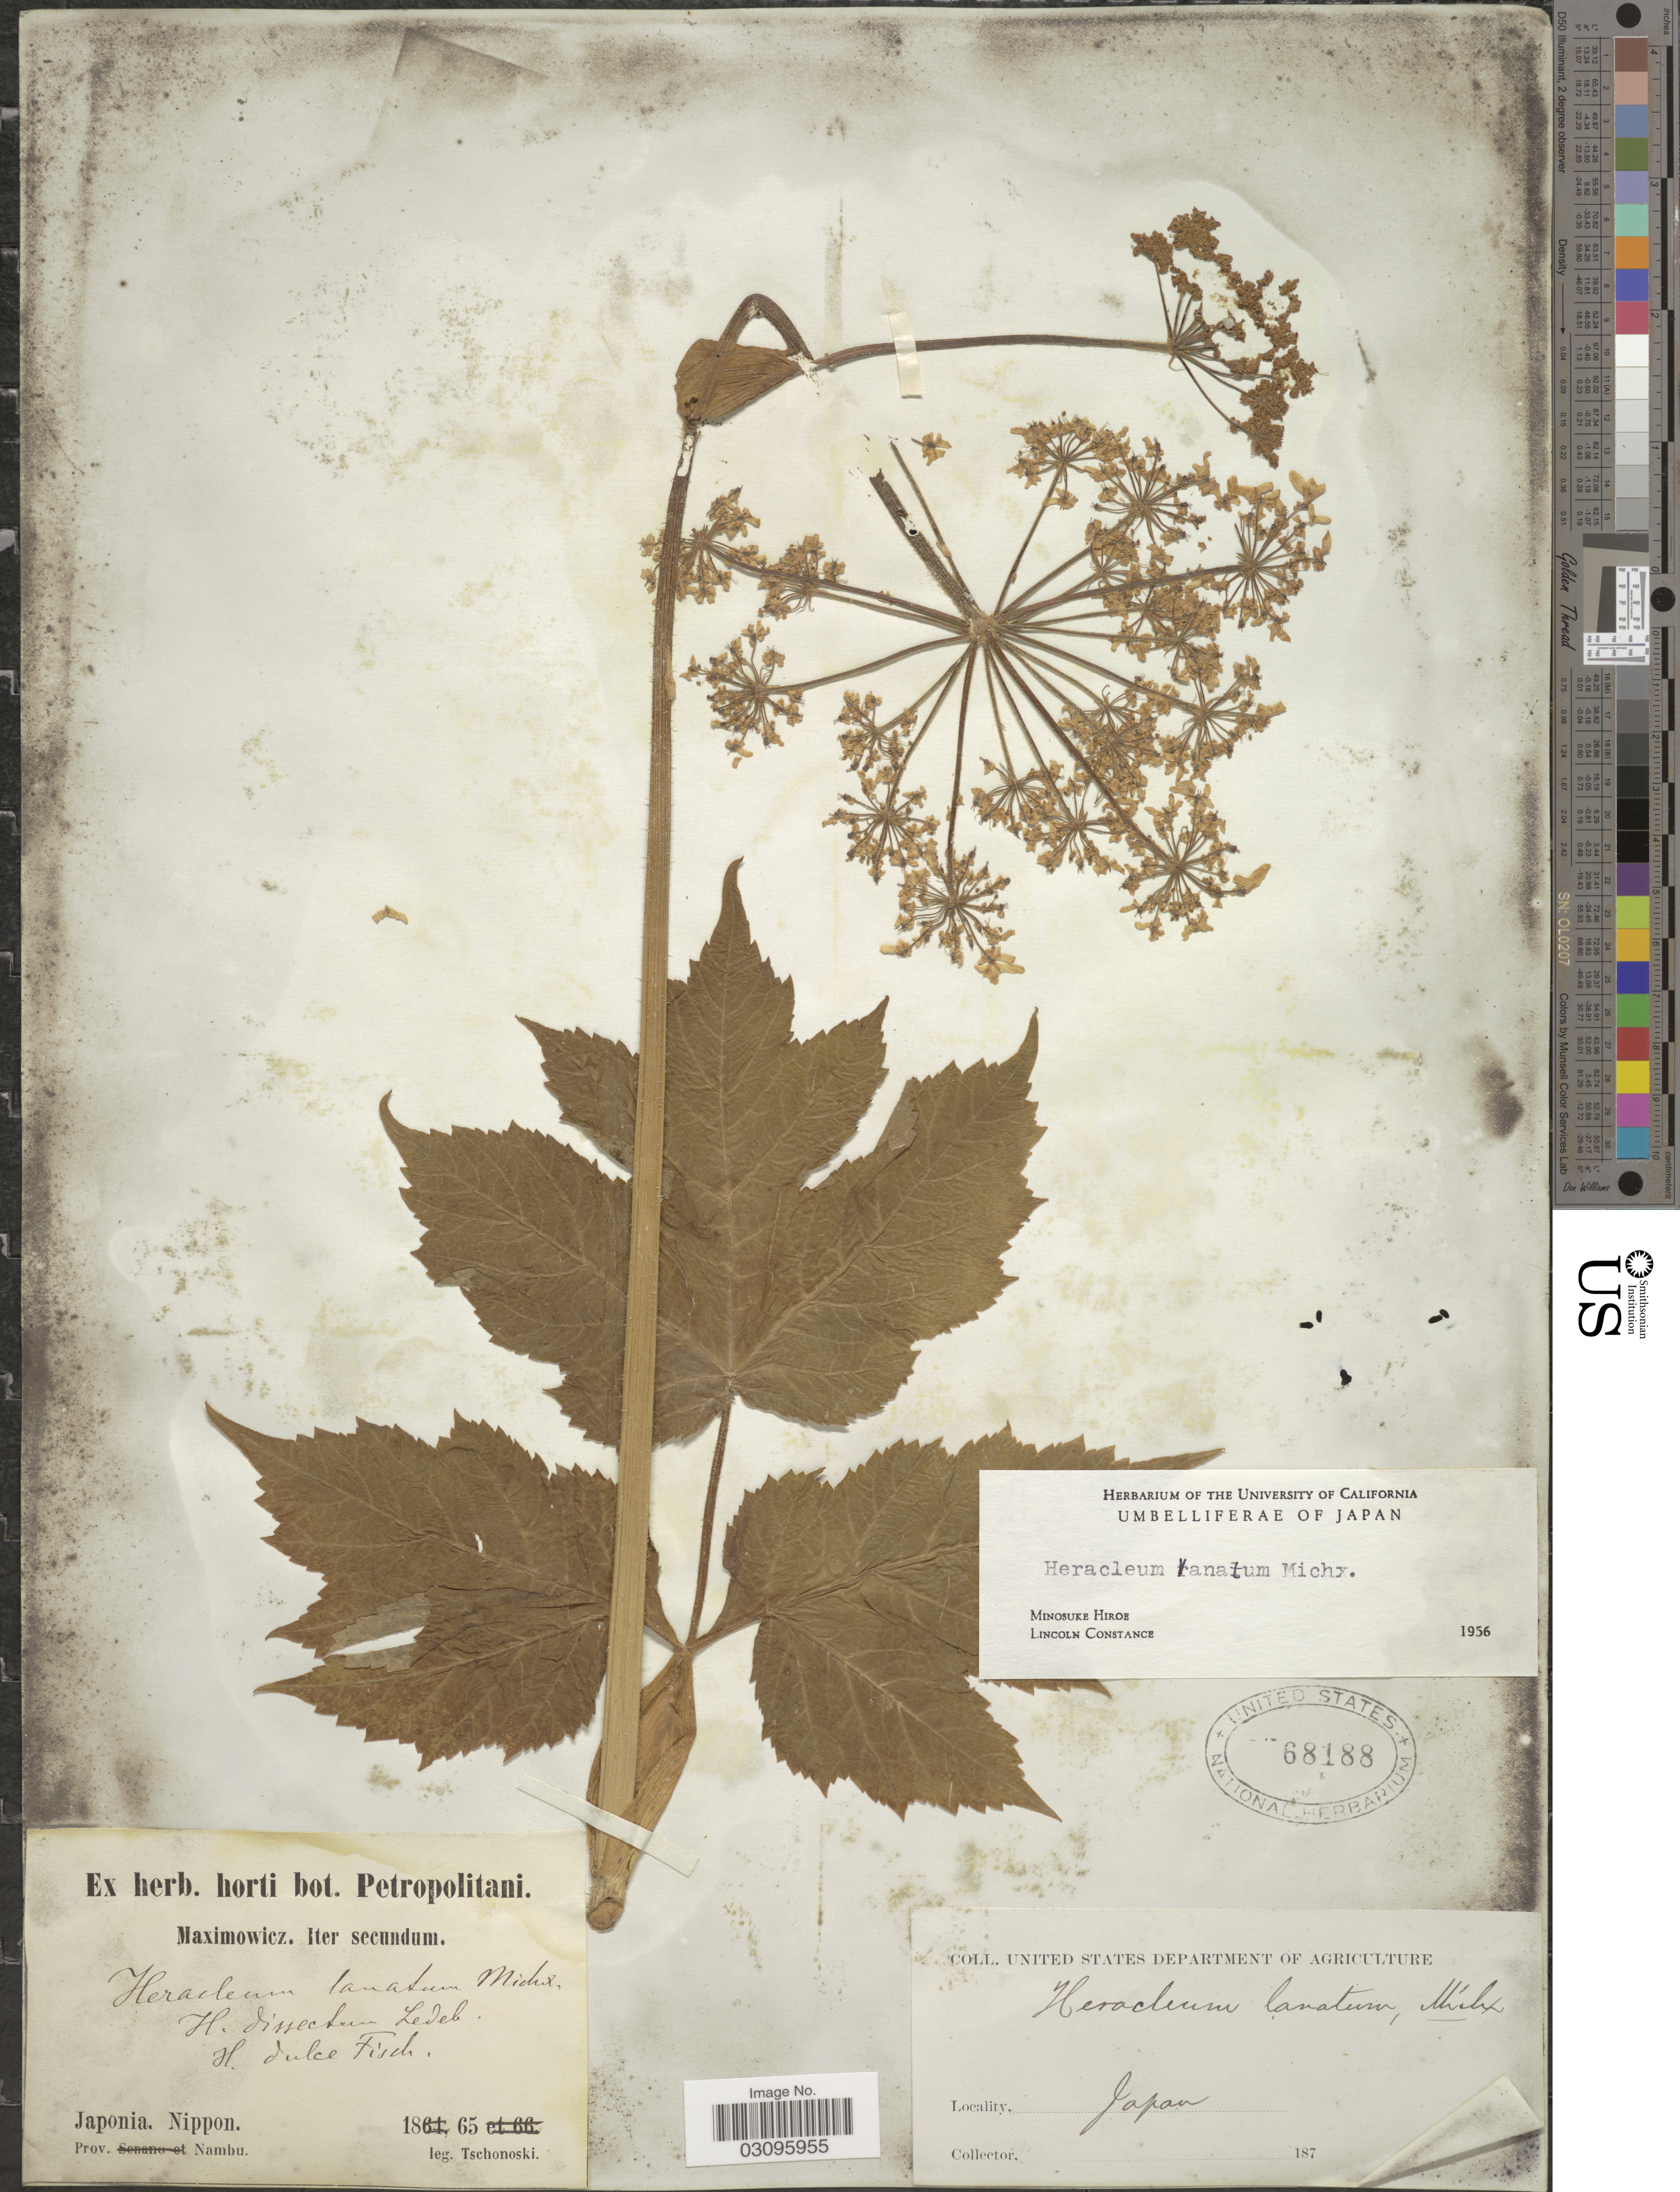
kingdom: Plantae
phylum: Tracheophyta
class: Magnoliopsida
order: Apiales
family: Apiaceae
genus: Heracleum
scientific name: Heracleum lanatum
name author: Michx.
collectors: -. Tschonoski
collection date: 1865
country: Japan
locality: Japonia. Nippon. Prov. Nambu.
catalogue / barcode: US 68188